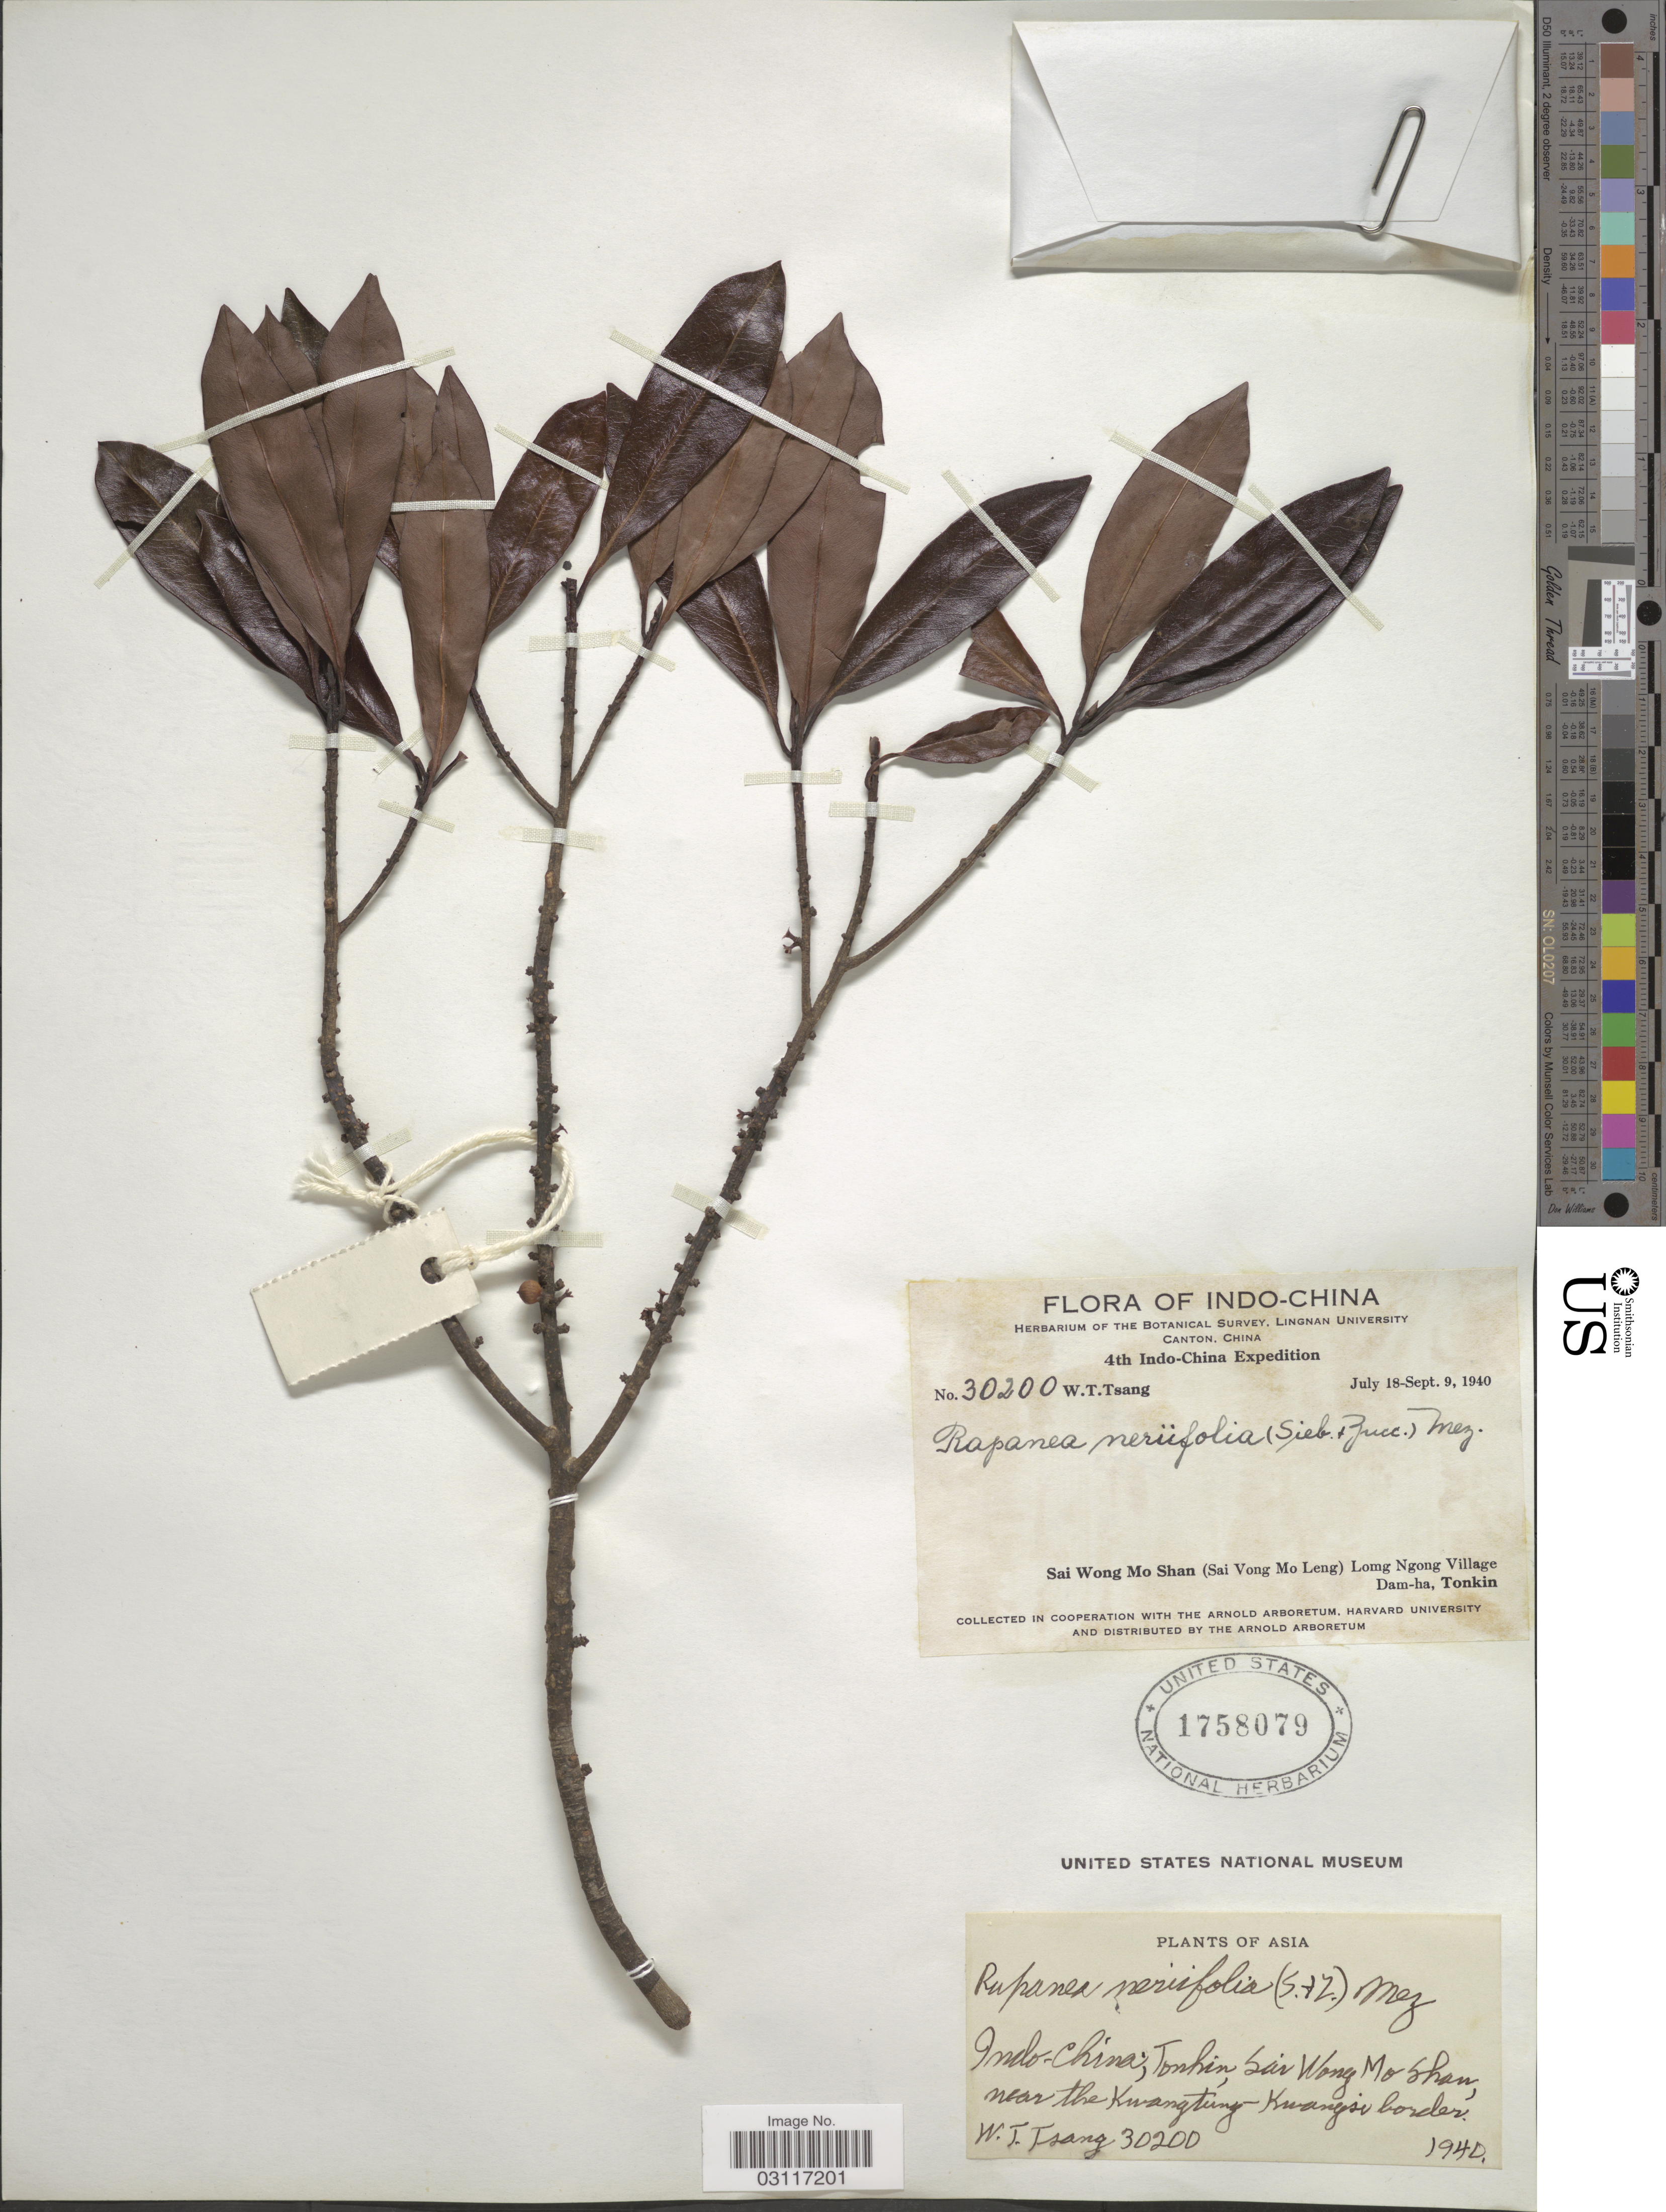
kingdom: Plantae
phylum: Tracheophyta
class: Magnoliopsida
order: Ericales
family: Primulaceae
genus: Myrsine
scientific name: Myrsine seguinii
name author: H. Lév.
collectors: W. T. Tsang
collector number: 30200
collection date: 1940-07-18/1940-09-09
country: Vietnam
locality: Indo-China. Sai Wong Mo Shan (Sai Vong Mo Leng) Lomg Ngong Village, Dam-ha, Tonkin. Asia, near the Kwangtung-Kwangsi border.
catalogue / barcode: US 1758079